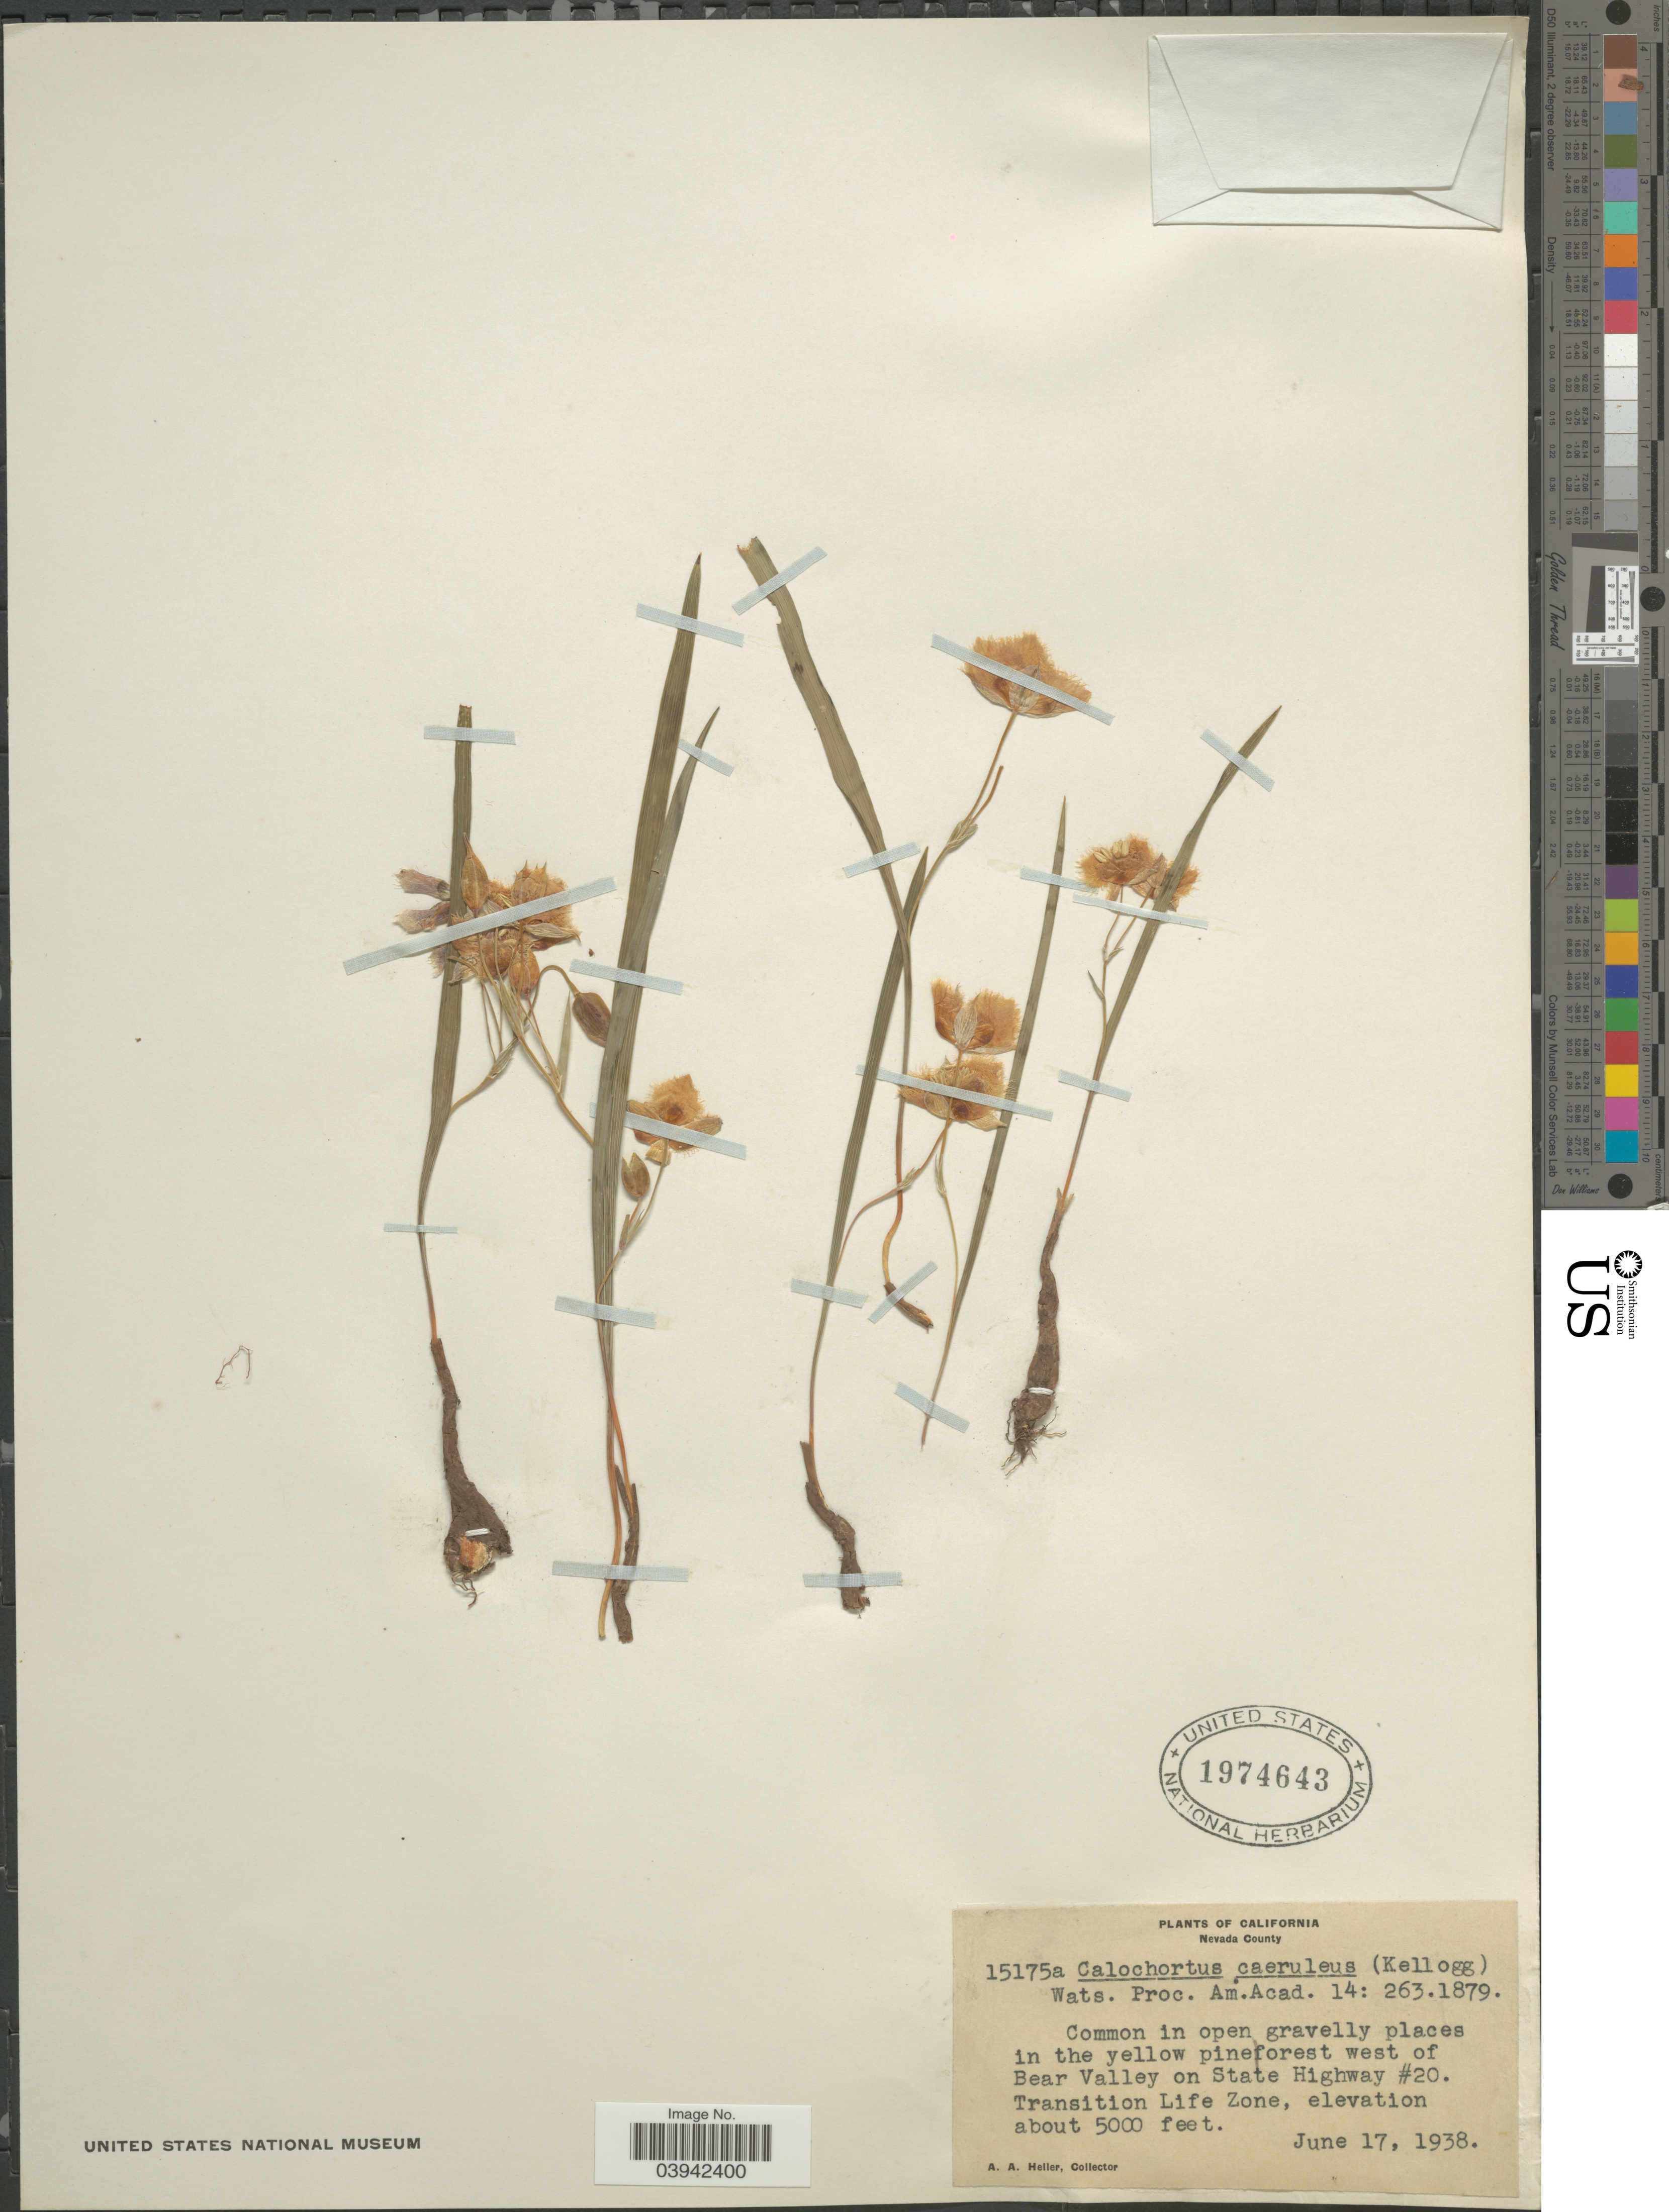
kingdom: Plantae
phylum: Tracheophyta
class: Liliopsida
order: Liliales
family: Liliaceae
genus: Calochortus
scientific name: Calochortus coeruleus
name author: (Kellogg) S. Watson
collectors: A. A. Heller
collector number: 15175a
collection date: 1938-06-17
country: United States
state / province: California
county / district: Nevada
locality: Nevada County. In open gravelly places in the yellow pine forest west of Bear Valley on State Highway #20. Transition Life Zone.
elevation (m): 1524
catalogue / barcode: US 1974643